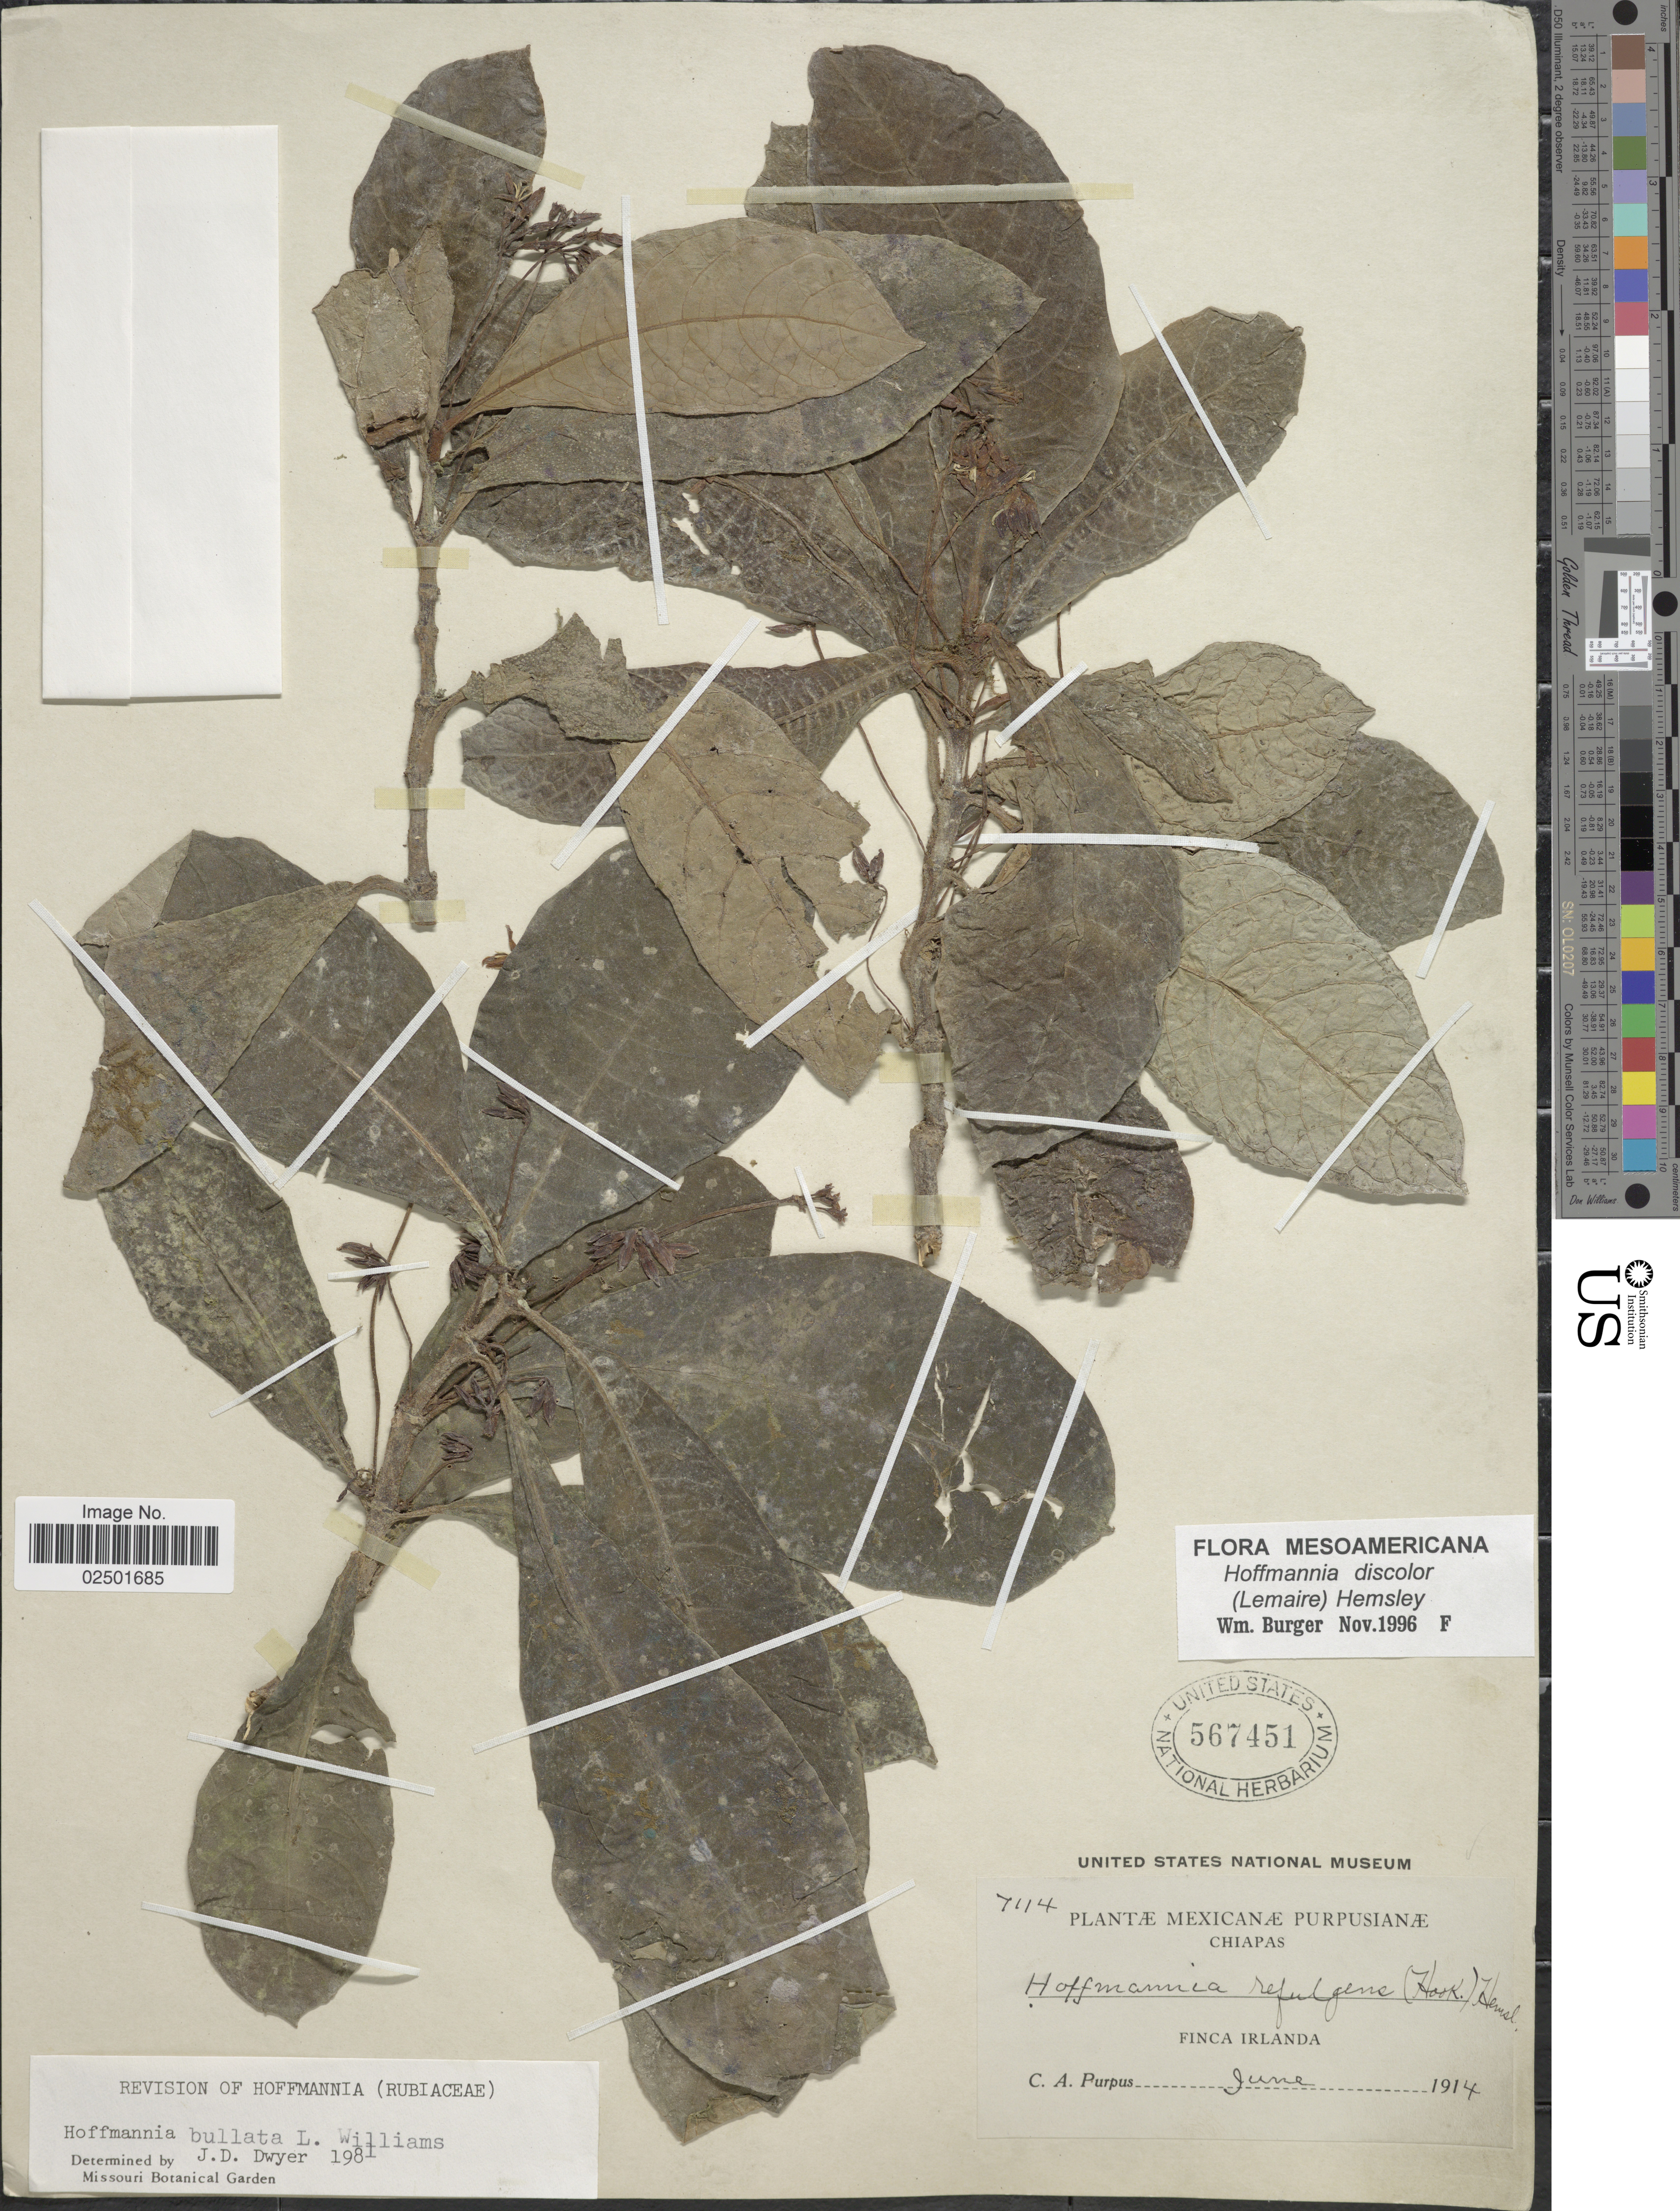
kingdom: Plantae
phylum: Tracheophyta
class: Magnoliopsida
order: Gentianales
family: Rubiaceae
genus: Hoffmannia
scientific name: Hoffmannia discolor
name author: (Lem.) Hemsl.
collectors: C. A. Purpus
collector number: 7114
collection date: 1914-06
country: Mexico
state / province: Chiapas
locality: Finca Irlanda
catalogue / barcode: US 567451